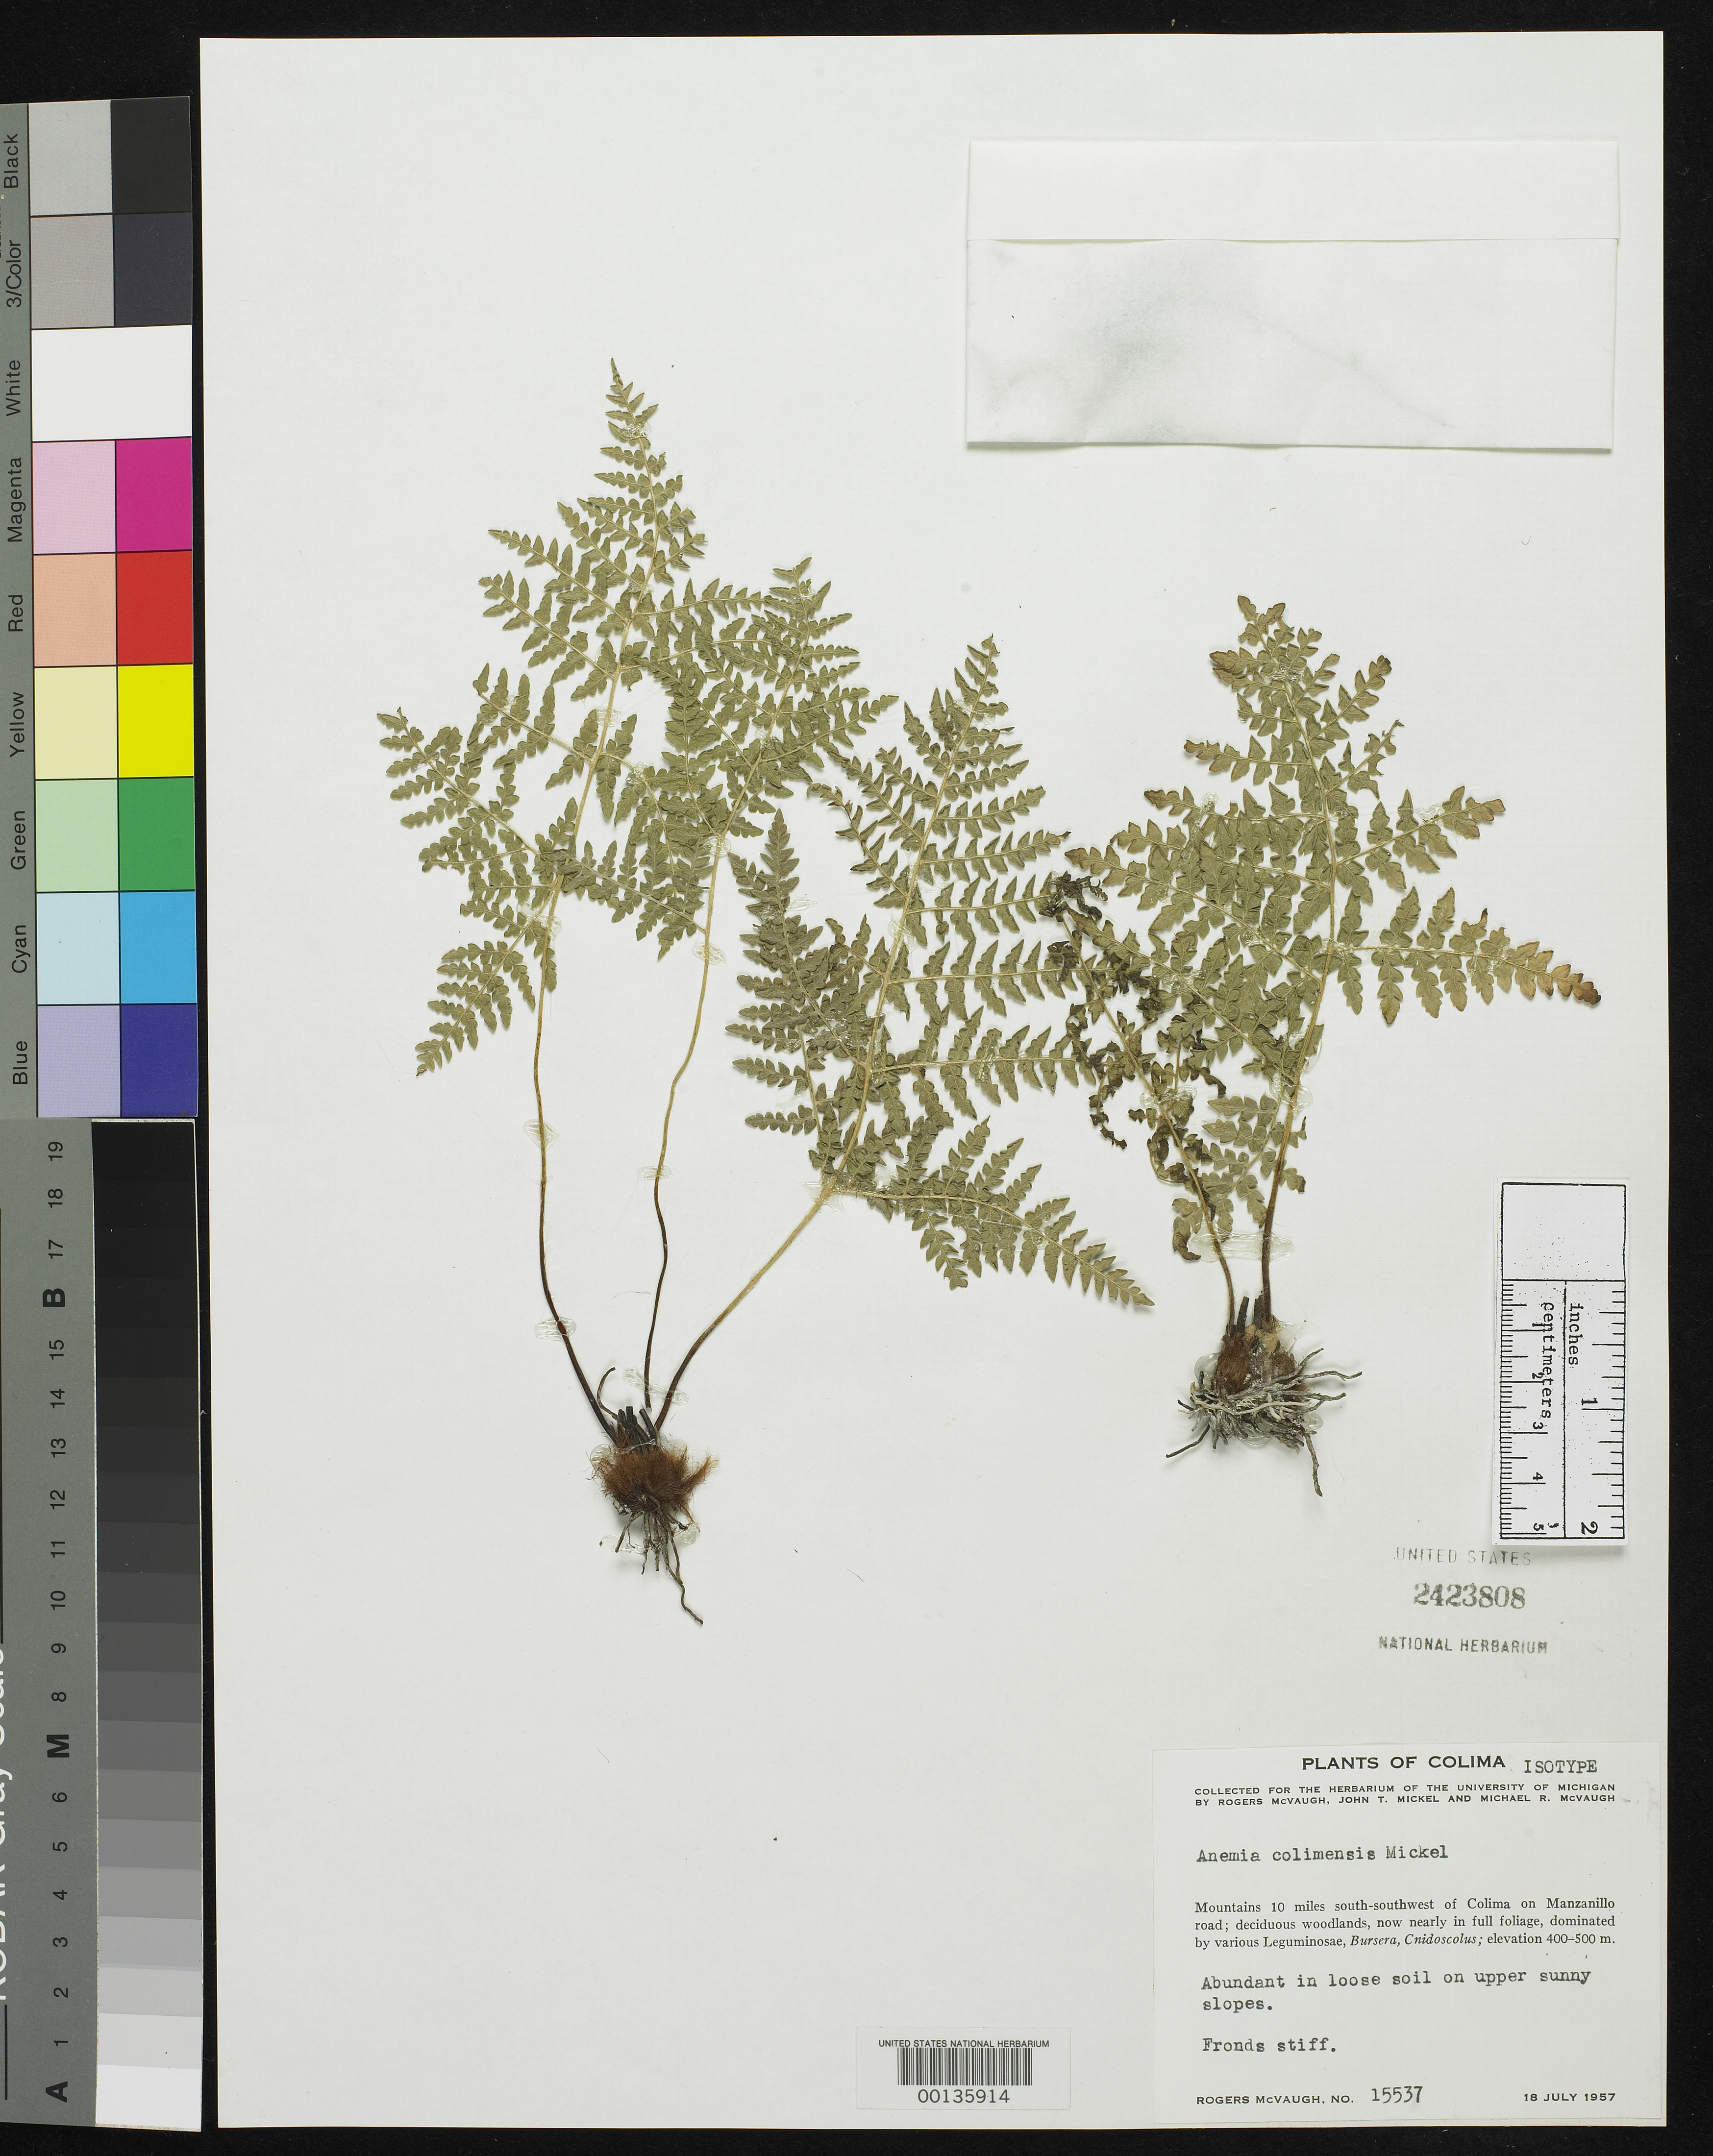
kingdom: Plantae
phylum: Tracheophyta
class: Polypodiopsida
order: Schizaeales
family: Anemiaceae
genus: Anemia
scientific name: Anemia colimensis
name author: Mickel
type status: Isotype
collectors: R. McVaugh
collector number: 15537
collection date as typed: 18 Jul 1957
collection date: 1957-07-18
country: Mexico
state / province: Colima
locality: Mts. SSW of Colima on Manzanillo.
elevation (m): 400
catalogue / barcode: US 2423808